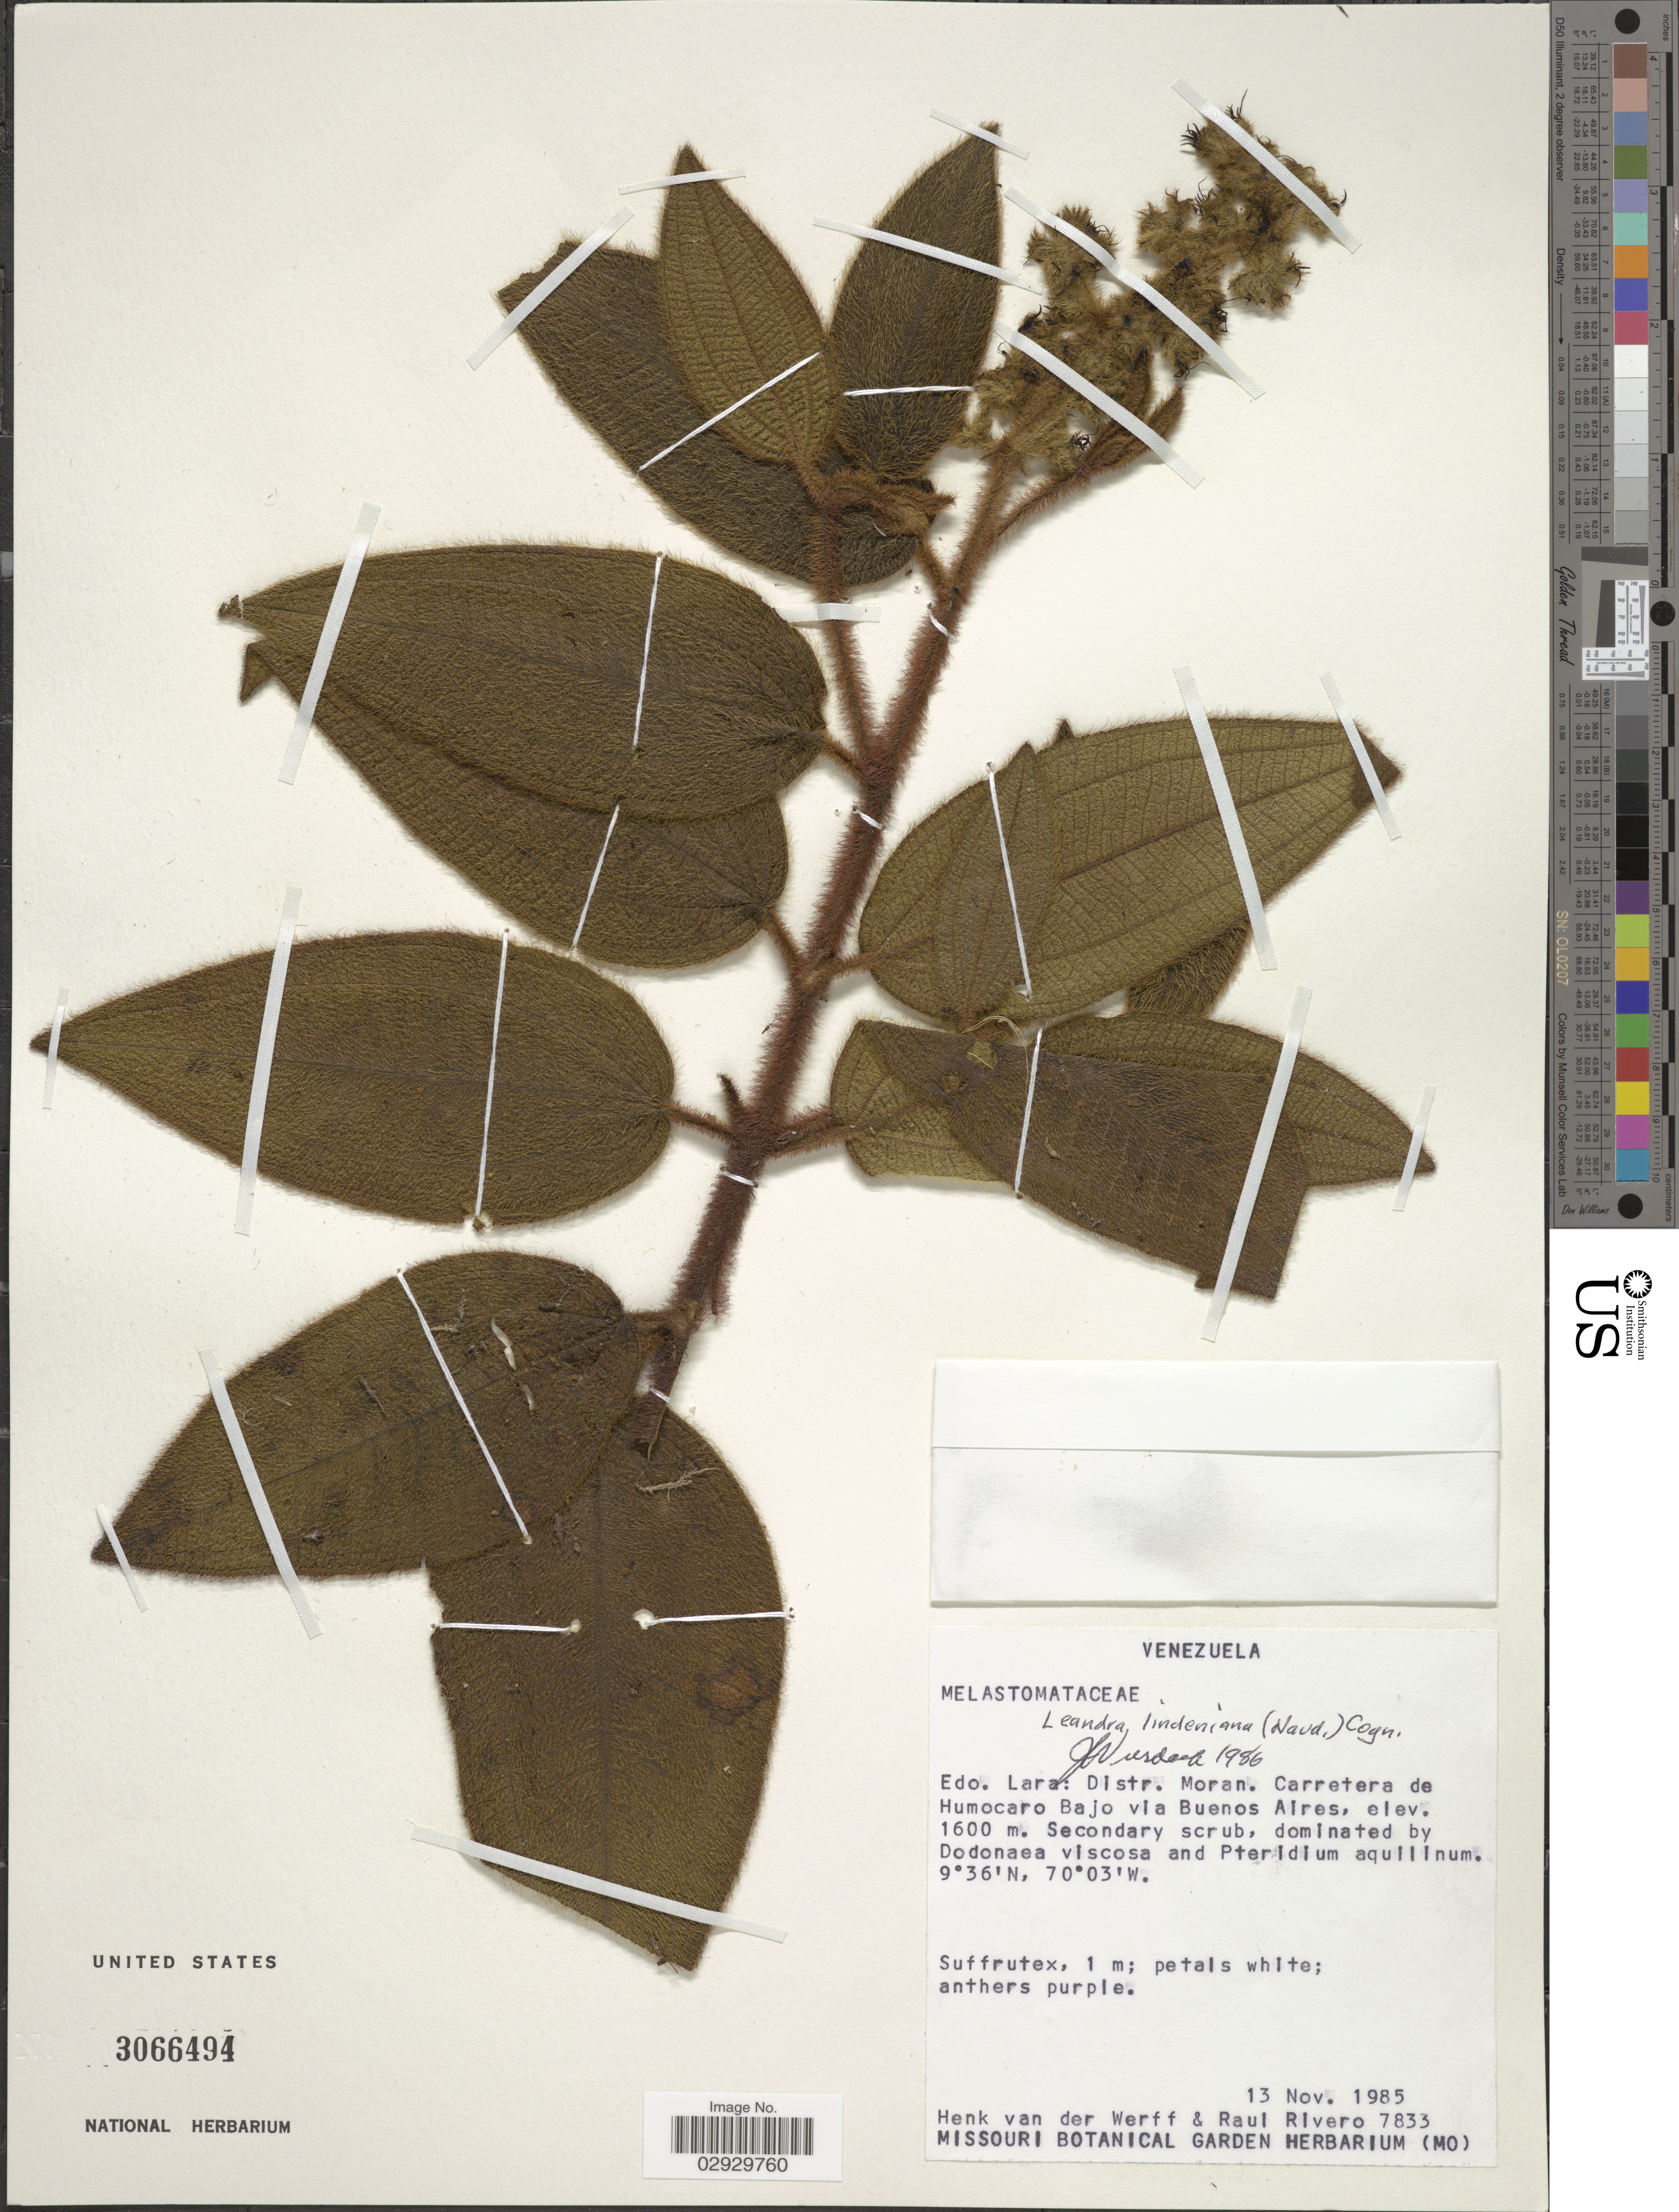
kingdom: Plantae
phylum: Tracheophyta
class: Magnoliopsida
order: Myrtales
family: Melastomataceae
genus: Leandra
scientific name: Leandra lindeniana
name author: (Naudin) Cogn.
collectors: H. van der Werff & R. Rivero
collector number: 7833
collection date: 1985-11-13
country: Venezuela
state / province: Lara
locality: Distr. Moran. Carretera de Humocaro Bajo via Buenos Aires.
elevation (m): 1600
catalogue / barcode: US 3066494